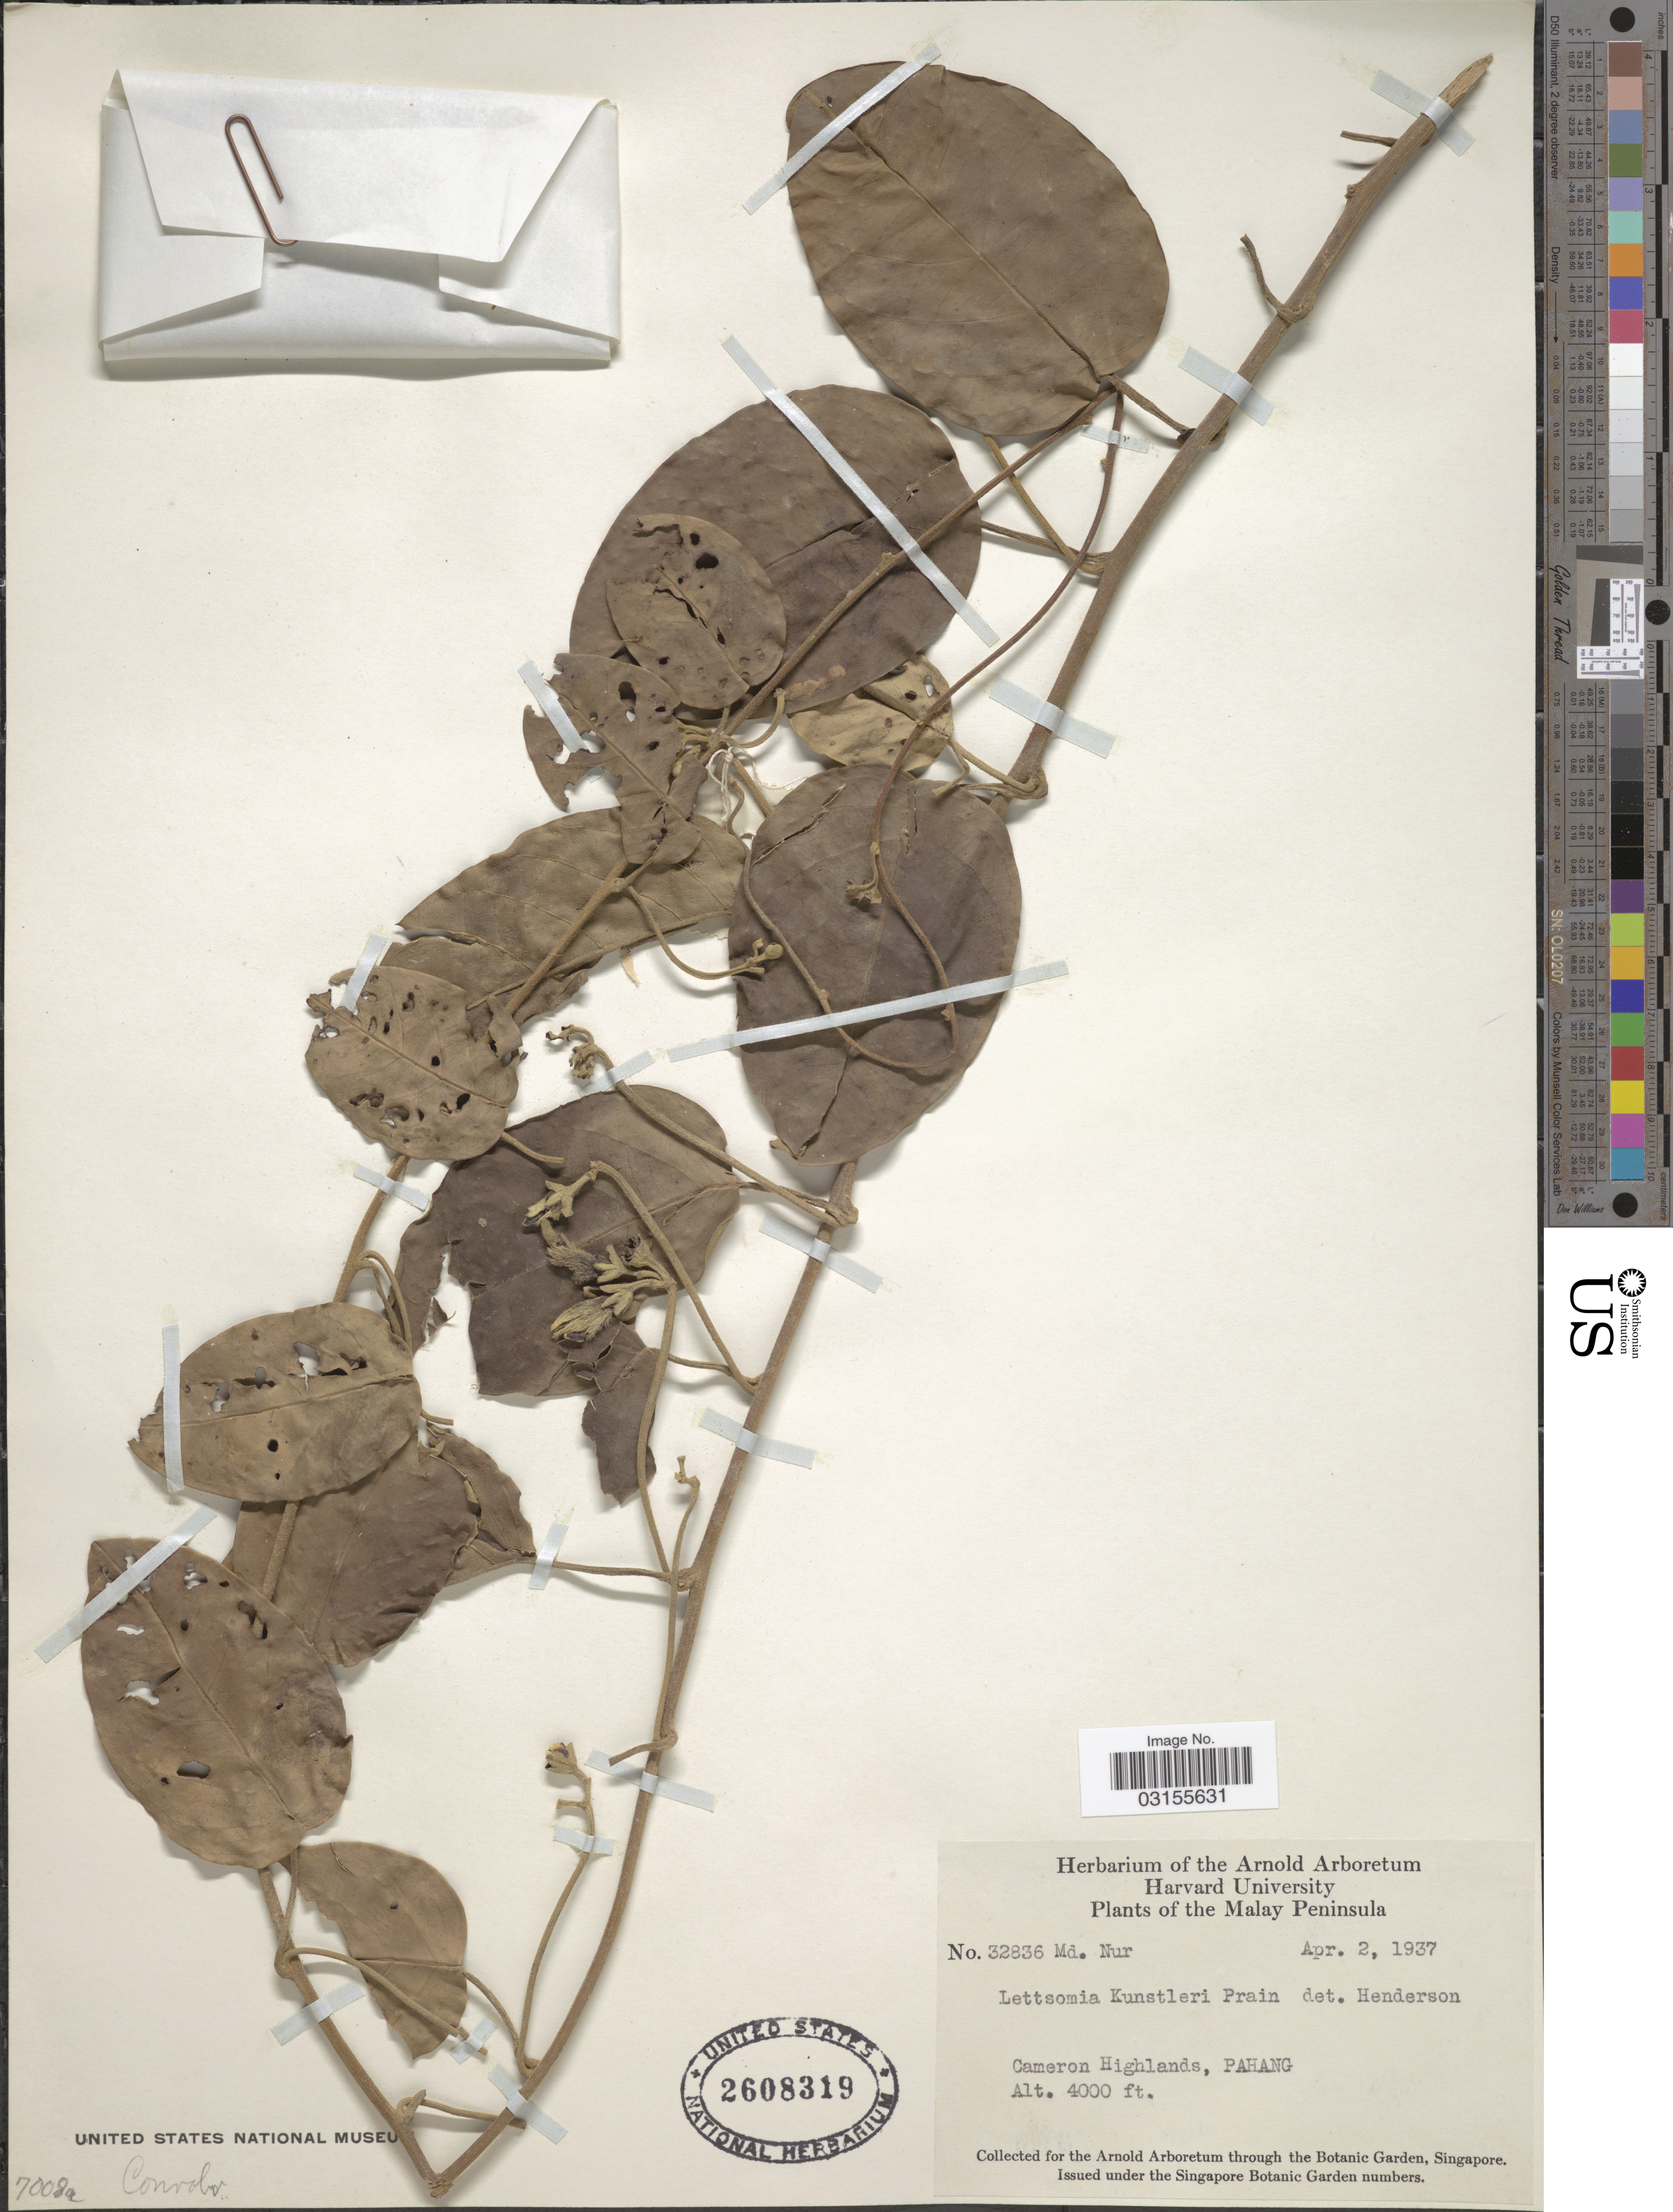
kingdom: Plantae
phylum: Tracheophyta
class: Magnoliopsida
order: Solanales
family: Convolvulaceae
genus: Argyreia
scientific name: Argyreia kunstleri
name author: (Prain) Ooststr.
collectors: M. Nur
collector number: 32836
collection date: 1937-04-02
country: Malaysia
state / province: Pahang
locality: The Malay Peninsula. Cameron Highlands.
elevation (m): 1219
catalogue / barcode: US 2608319